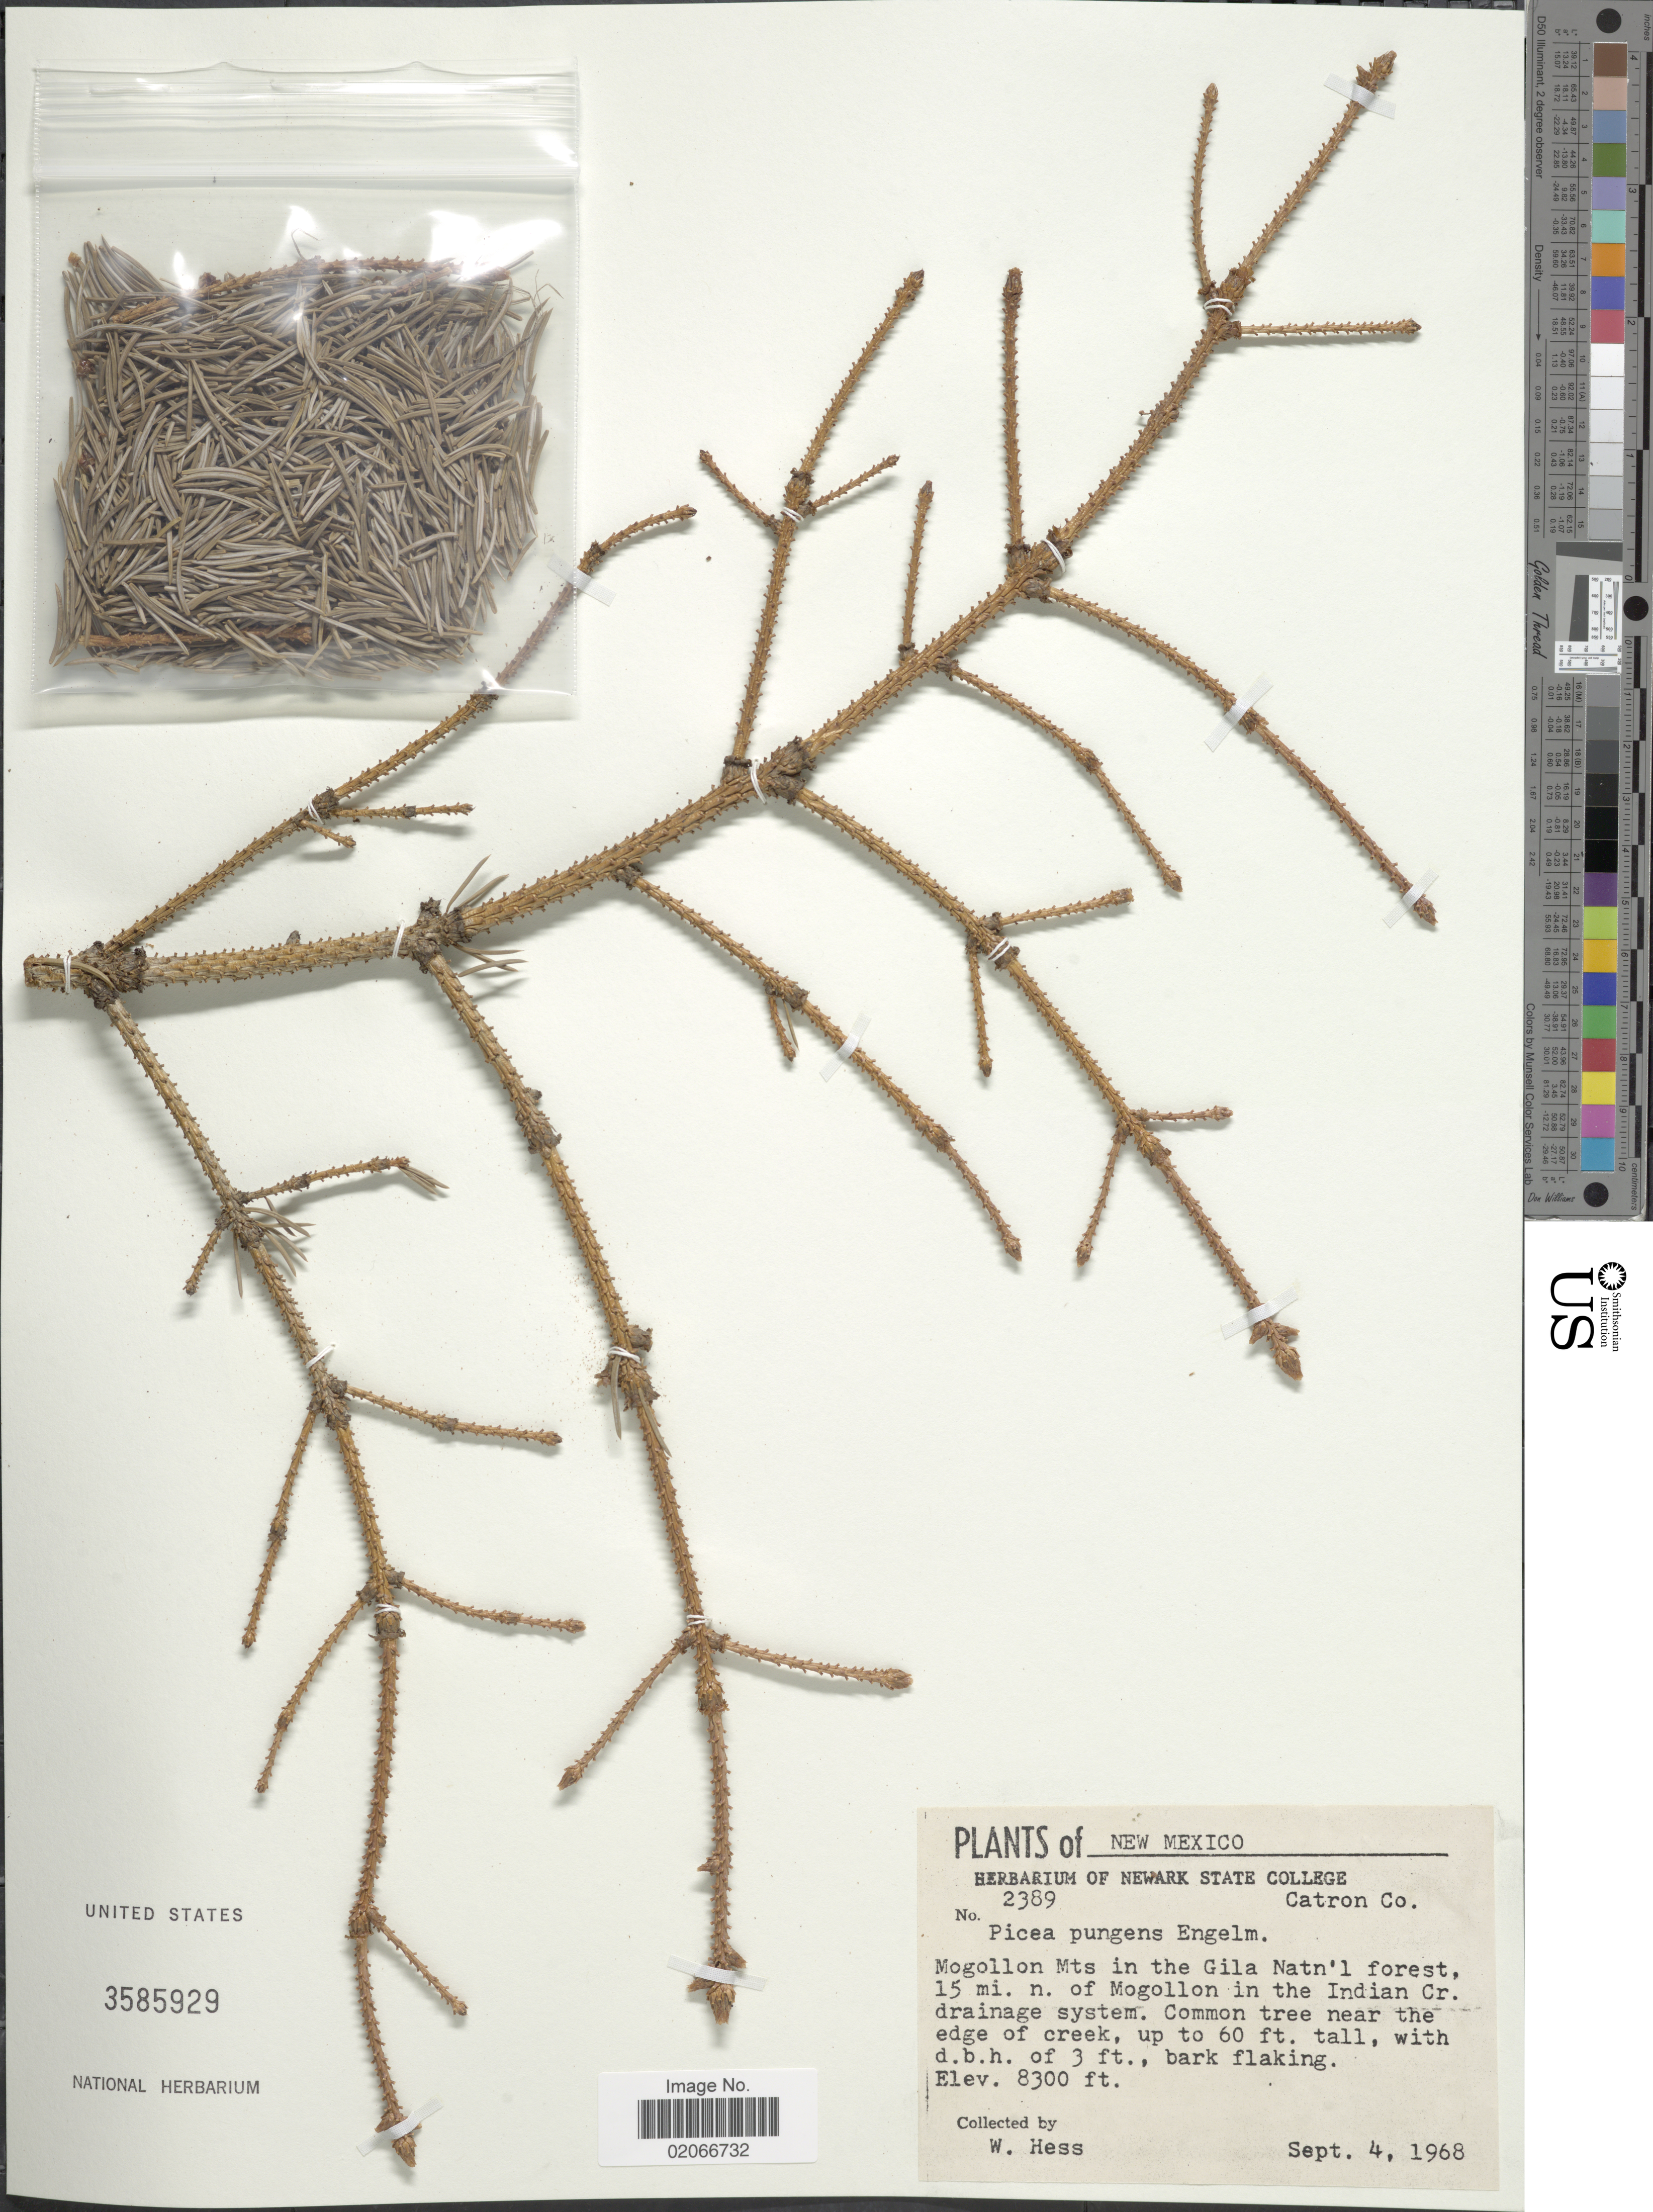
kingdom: Plantae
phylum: Tracheophyta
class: Pinopsida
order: Pinales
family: Pinaceae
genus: Picea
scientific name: Picea pungens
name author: Engelm.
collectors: W. Hess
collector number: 2389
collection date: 1968-09-04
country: United States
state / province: New Mexico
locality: Catron Co., Mogollon Mts in the Gila Natn'l forest, 15 mi n of Mogollon in the Indian Cr. drainage system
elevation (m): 2530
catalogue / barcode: US 3585929